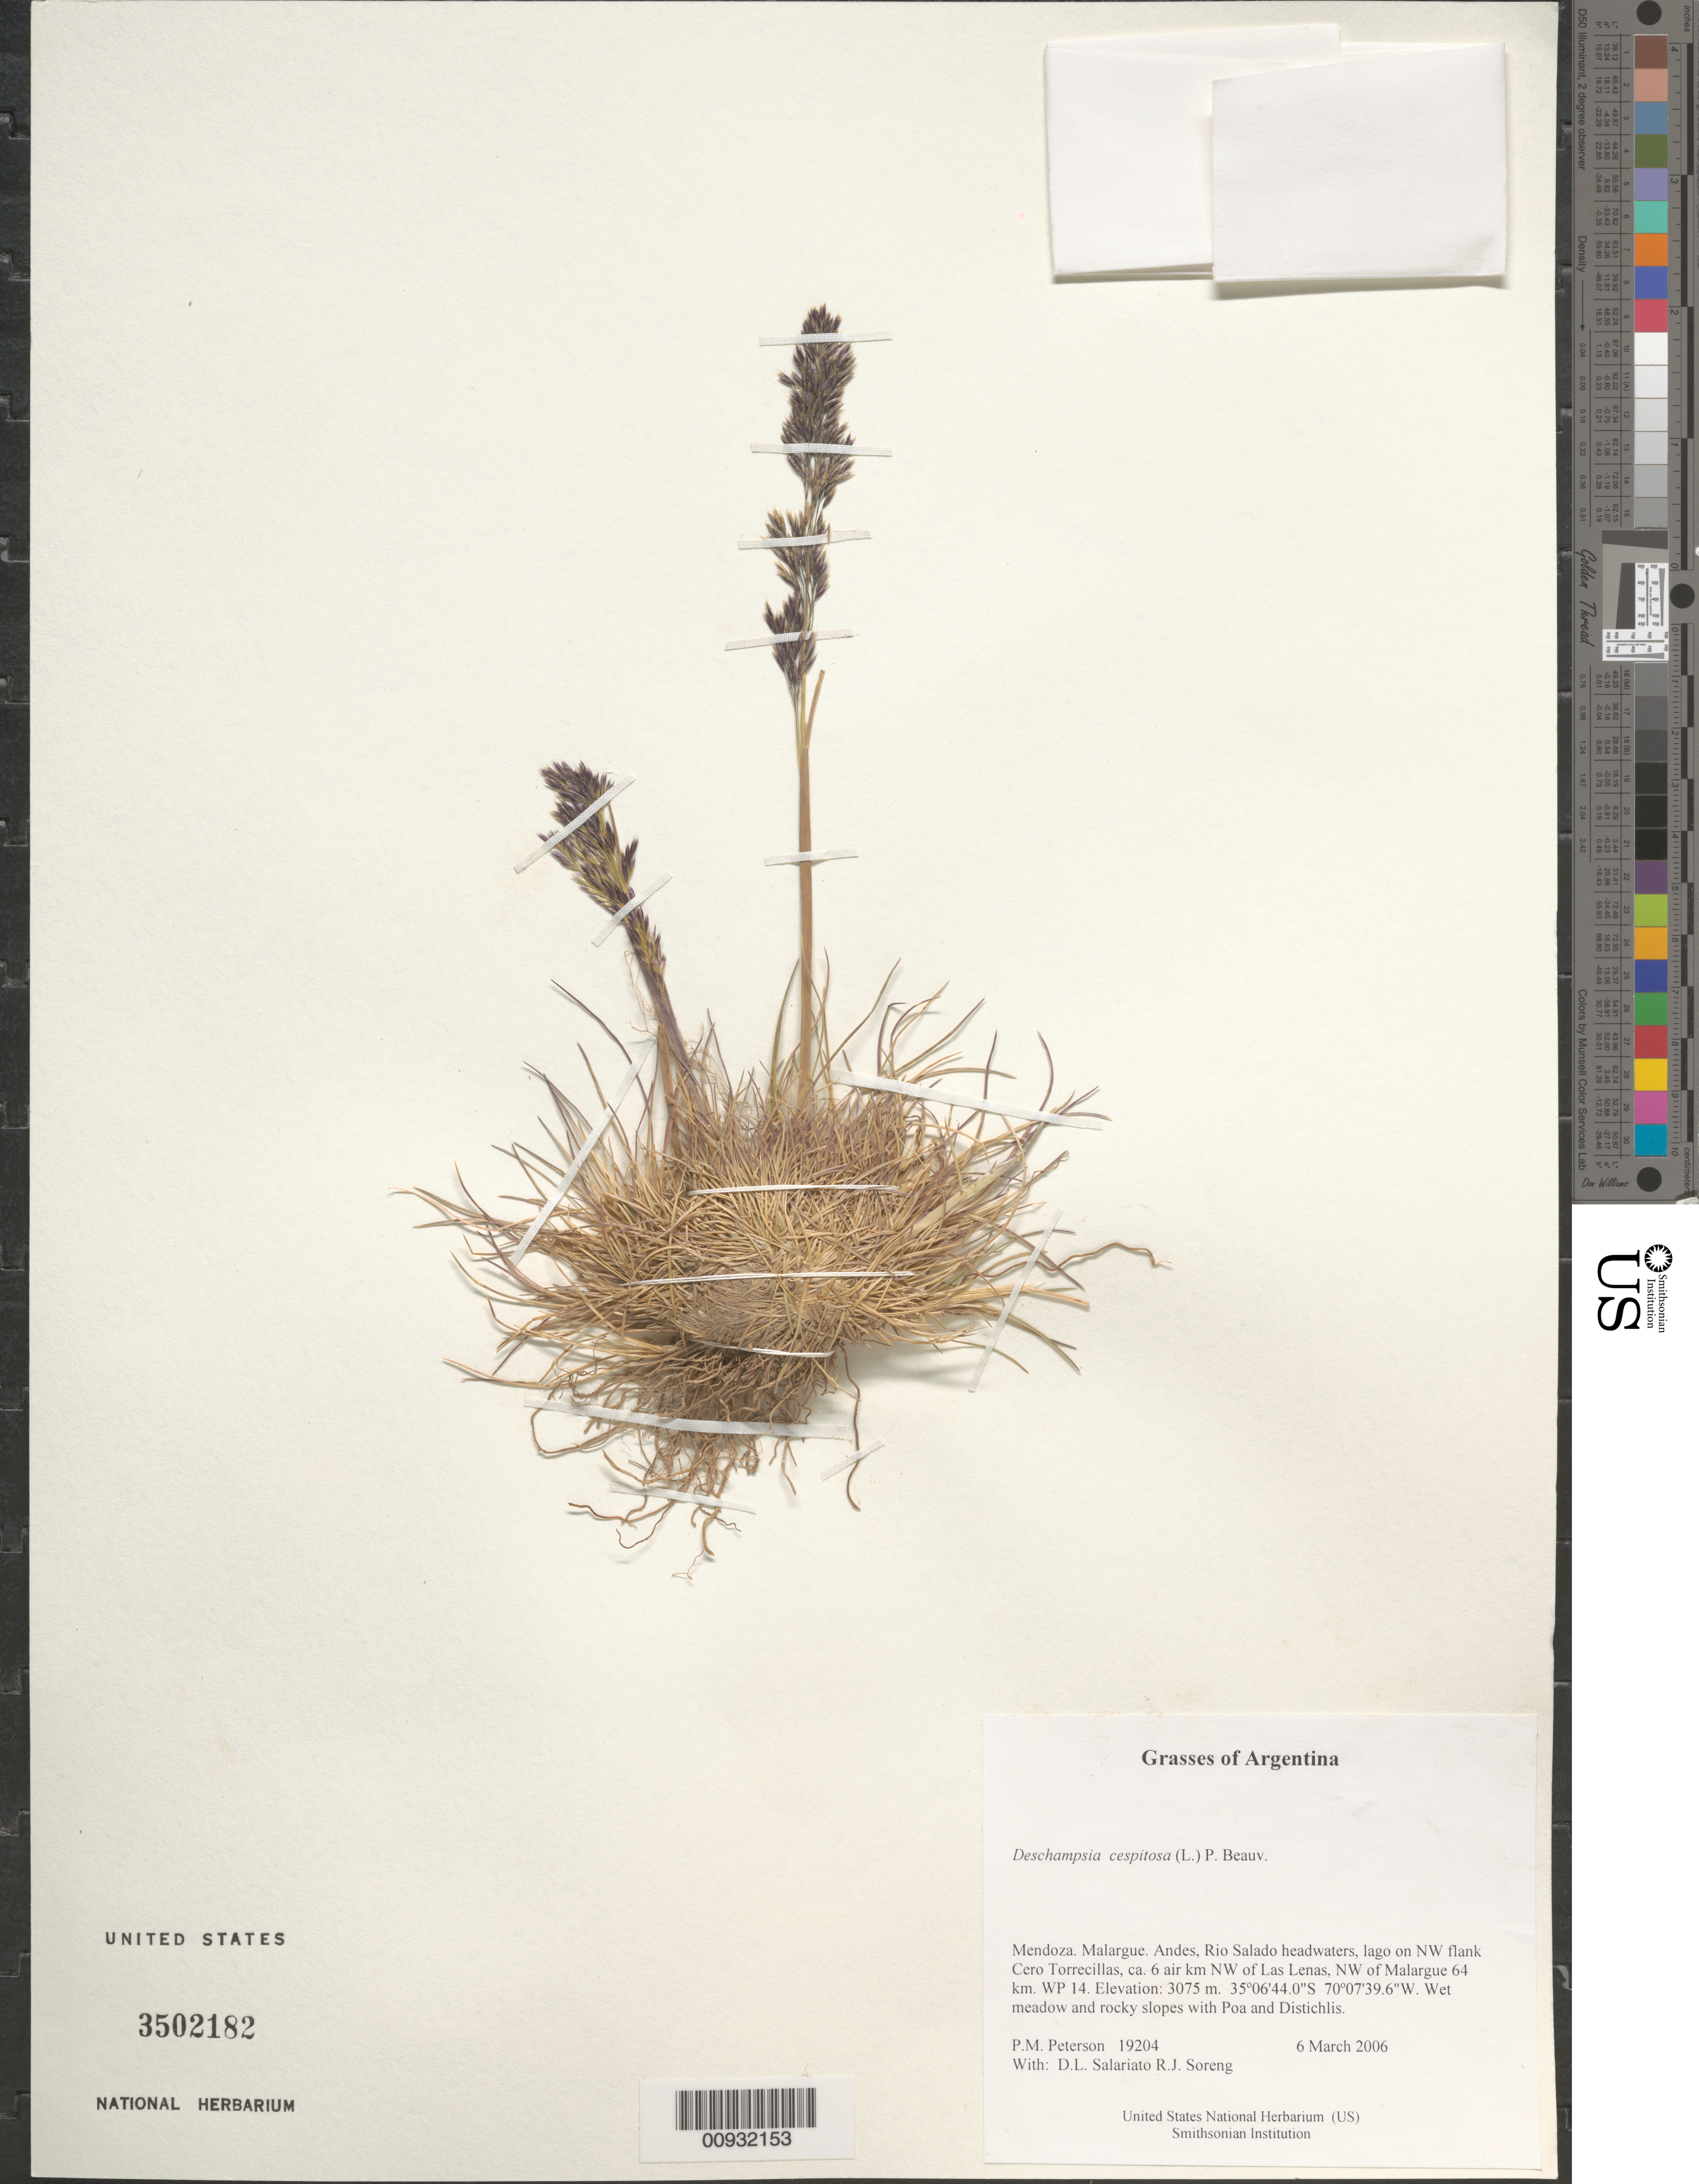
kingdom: Plantae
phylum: Tracheophyta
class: Liliopsida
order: Poales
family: Poaceae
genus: Deschampsia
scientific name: Deschampsia cespitosa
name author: (L.) P. Beauv.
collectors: P. M. Peterson, R. J. Soreng, D. Salariato & A. Panizza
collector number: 19204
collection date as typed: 06 Mar 2006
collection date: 2006-03-06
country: Argentina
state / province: Mendoza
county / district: Malargue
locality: Andes, Rio Salado headwaters, lago on NW flank Cero Torrecillas, ca. 6 air km NW of Las Lenas, NW of Malargue 64 km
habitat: Wet meadow and rocky slopes with Poa and Distichlis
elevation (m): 3075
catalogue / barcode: US 3502182